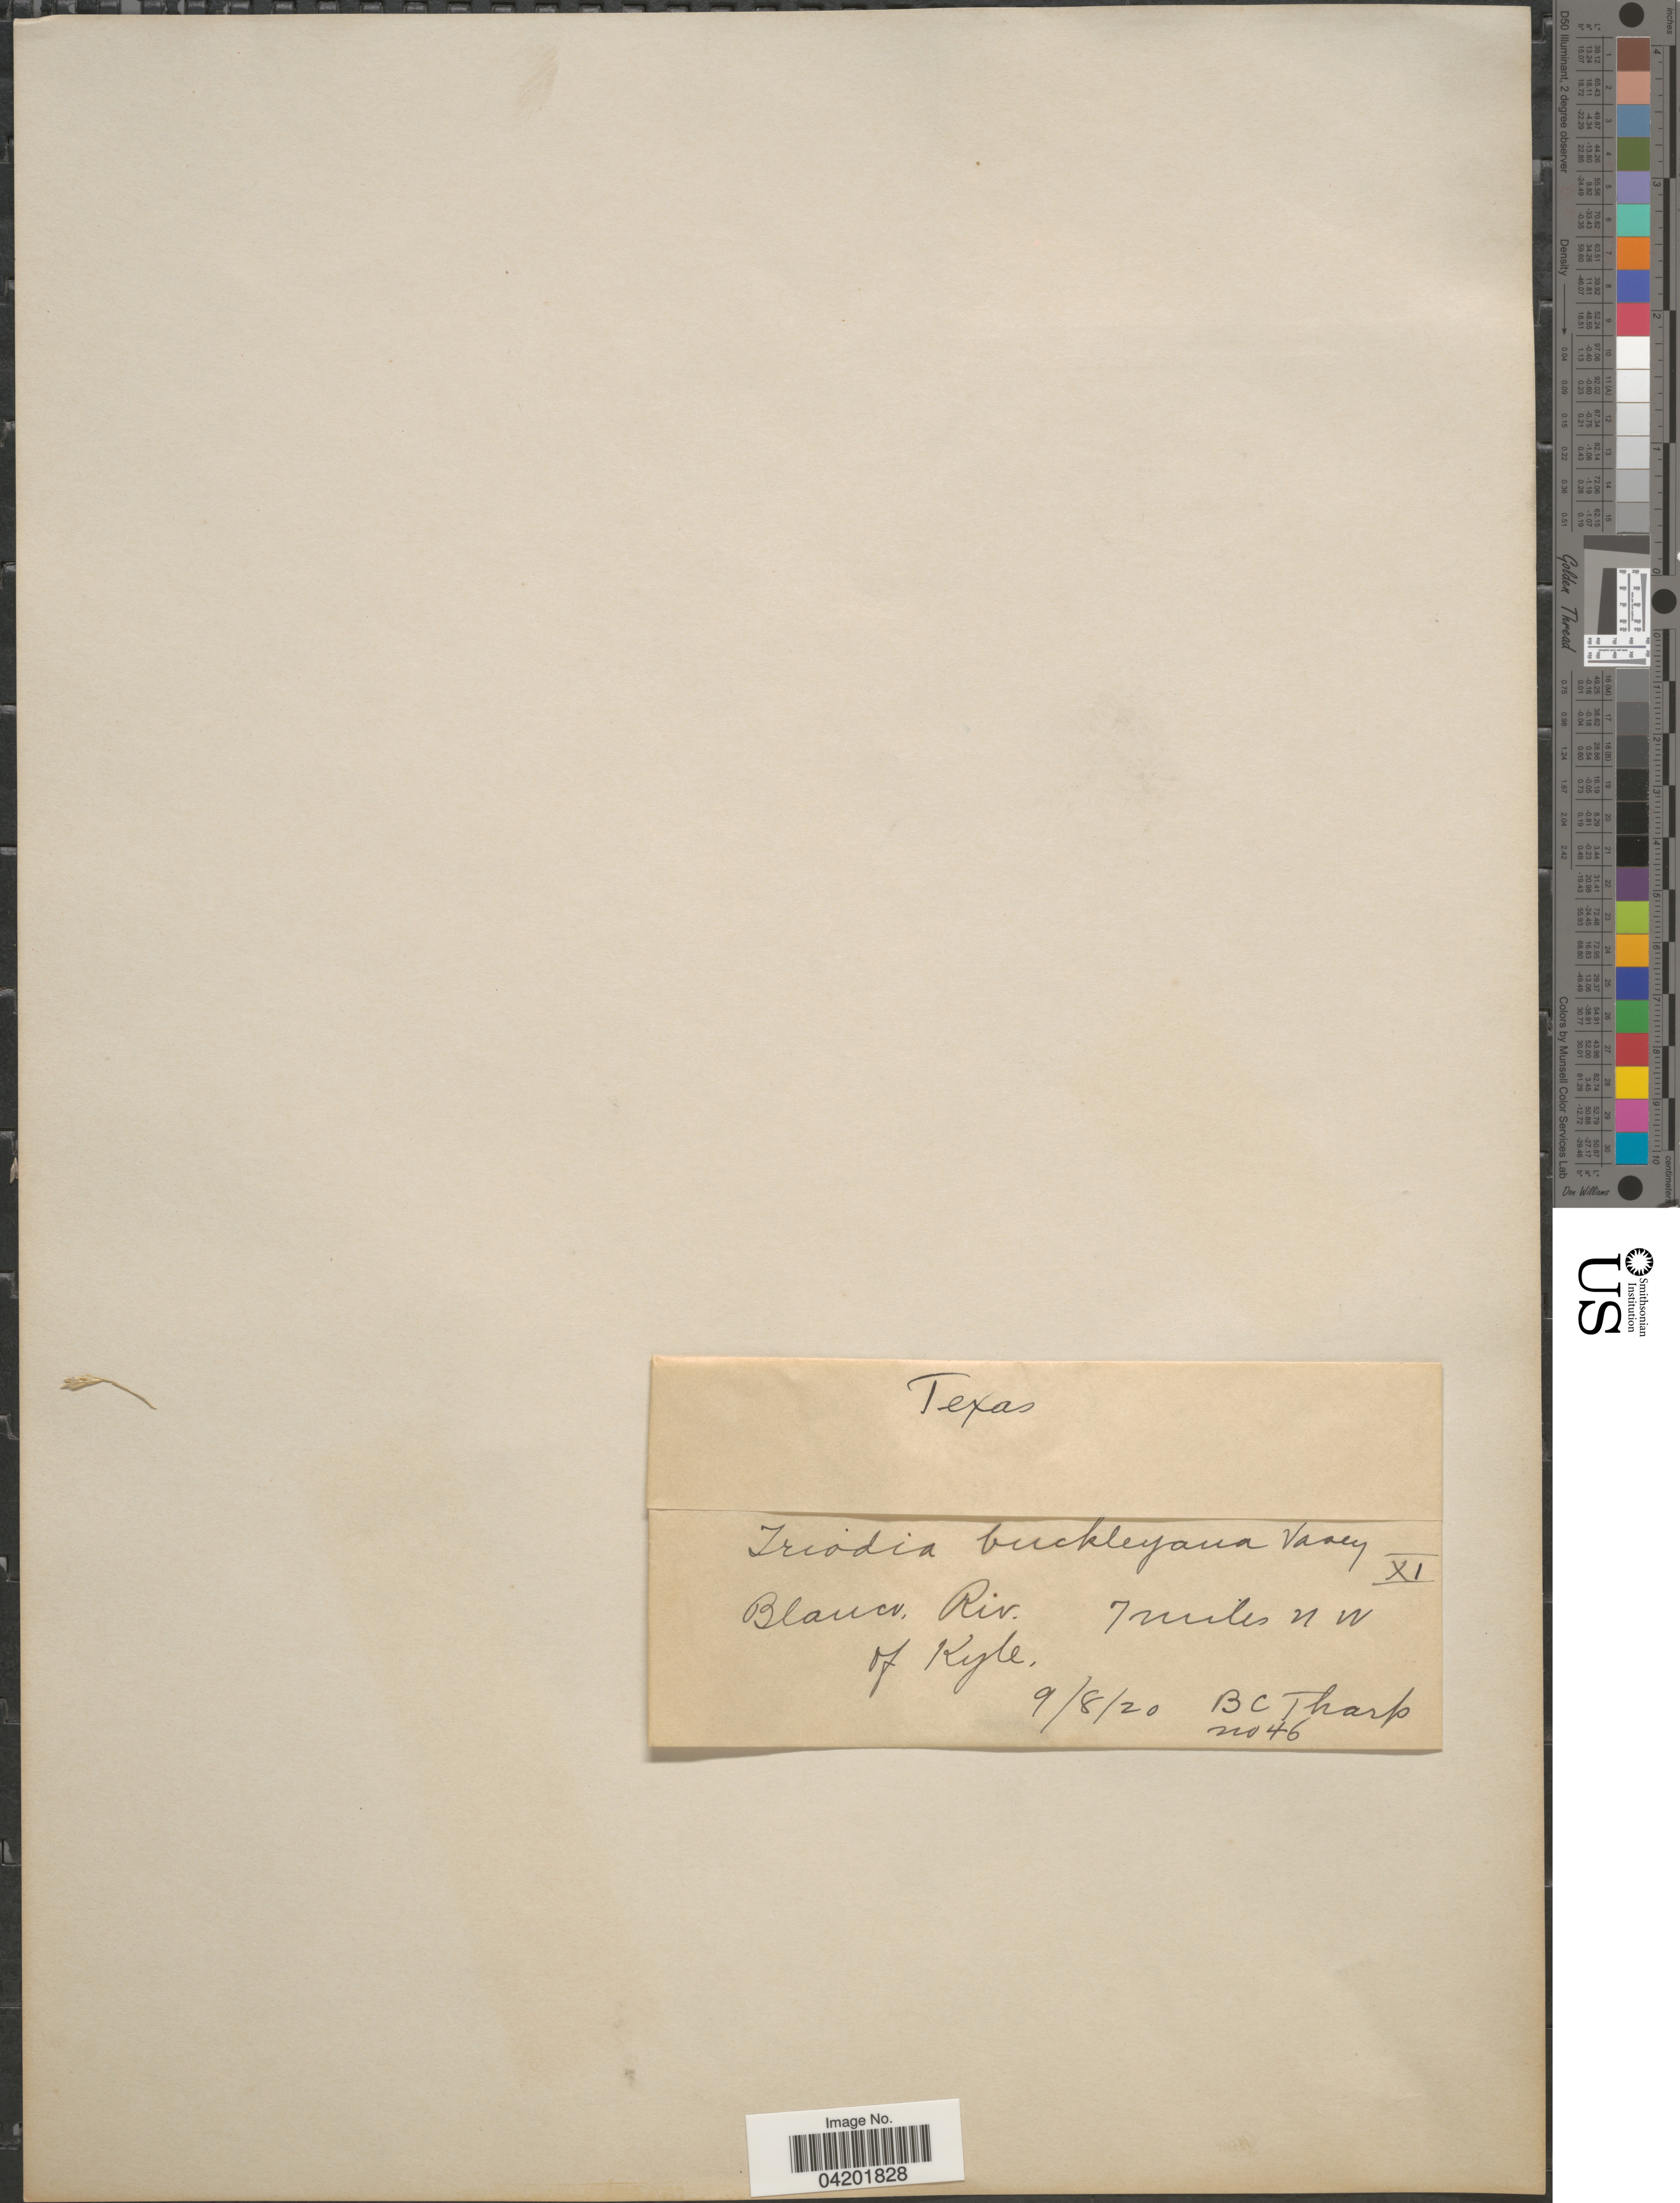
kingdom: Plantae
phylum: Tracheophyta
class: Liliopsida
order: Poales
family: Poaceae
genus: Tridentopsis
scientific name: Tridentopsis buckleyana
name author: (L.H. Dewey) P.M. Peterson & Romasch.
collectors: B. C. Tharp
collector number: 46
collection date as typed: Transcribed d/m/y: 8/9/20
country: United States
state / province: Texas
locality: Blanco, Riv. 7 miles NW of Kyle.